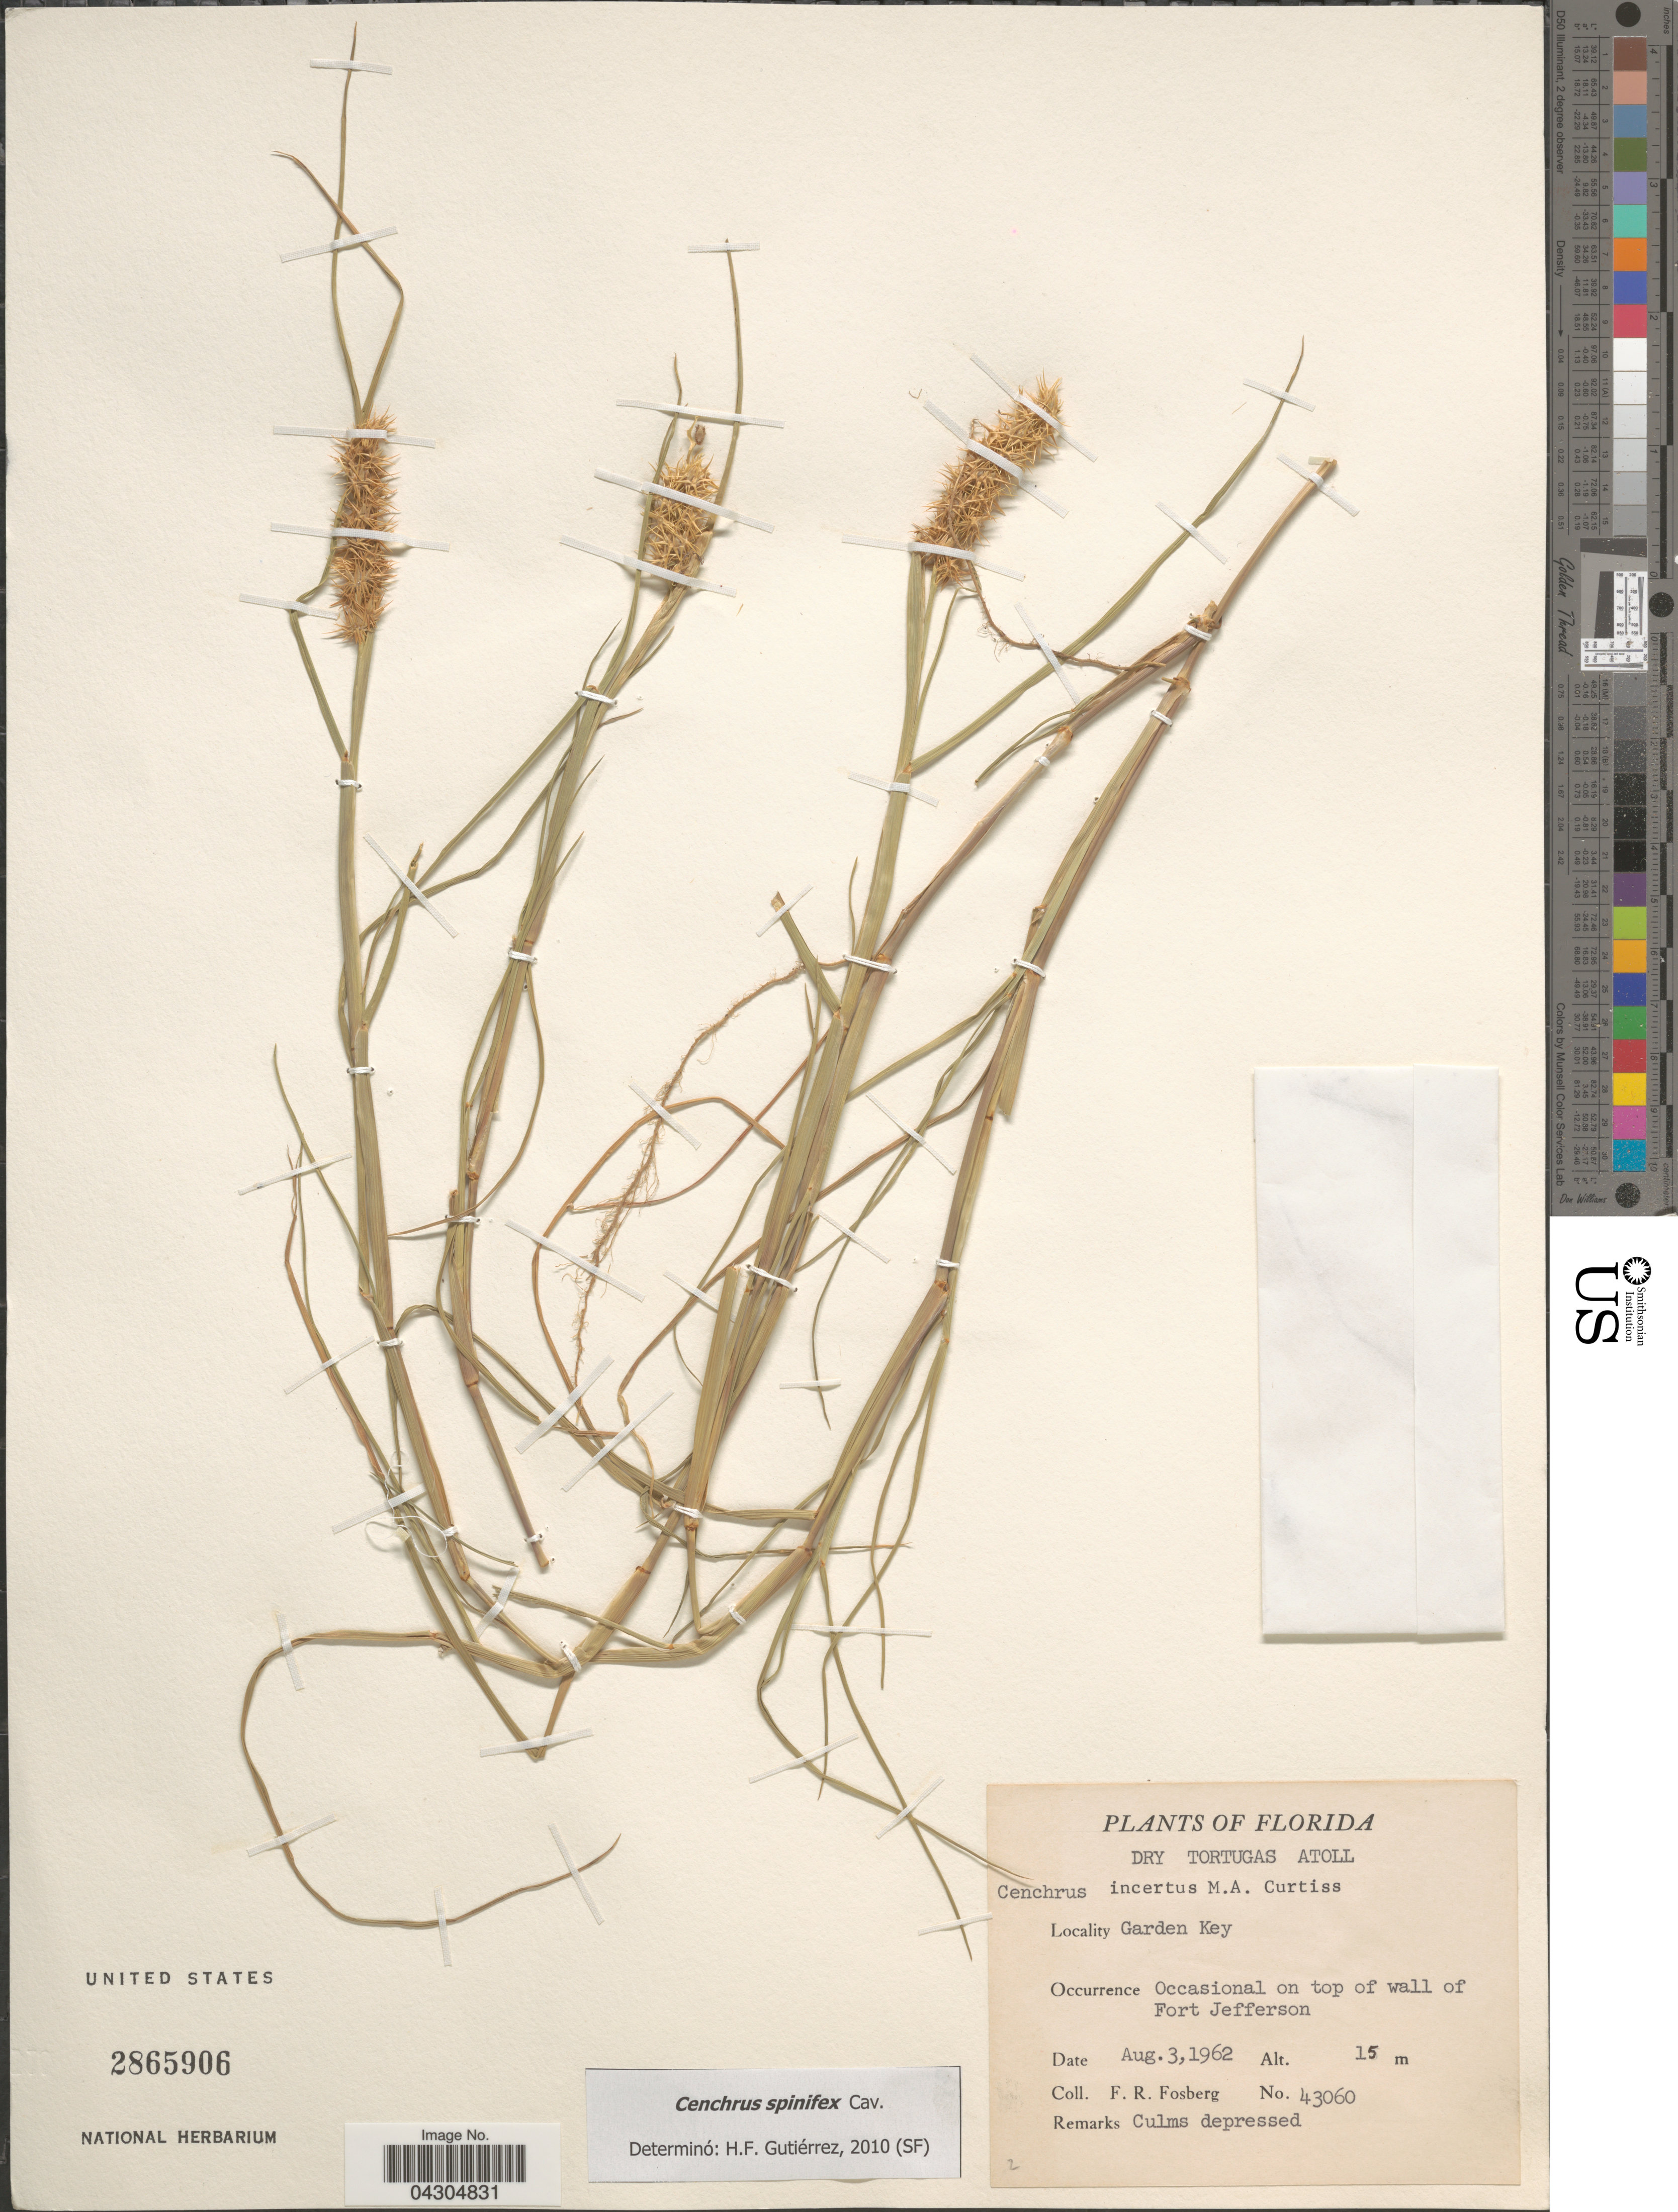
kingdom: Plantae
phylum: Tracheophyta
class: Liliopsida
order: Poales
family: Poaceae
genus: Cenchrus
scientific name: Cenchrus spinifex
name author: Cav.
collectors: F. R. Fosberg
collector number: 43060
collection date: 1962-08-03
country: United States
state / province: Florida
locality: Dry Tortugas Atoll. Garden Key. Occasional on top of wall of Fort Jefferson.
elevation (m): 15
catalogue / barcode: US 2865906